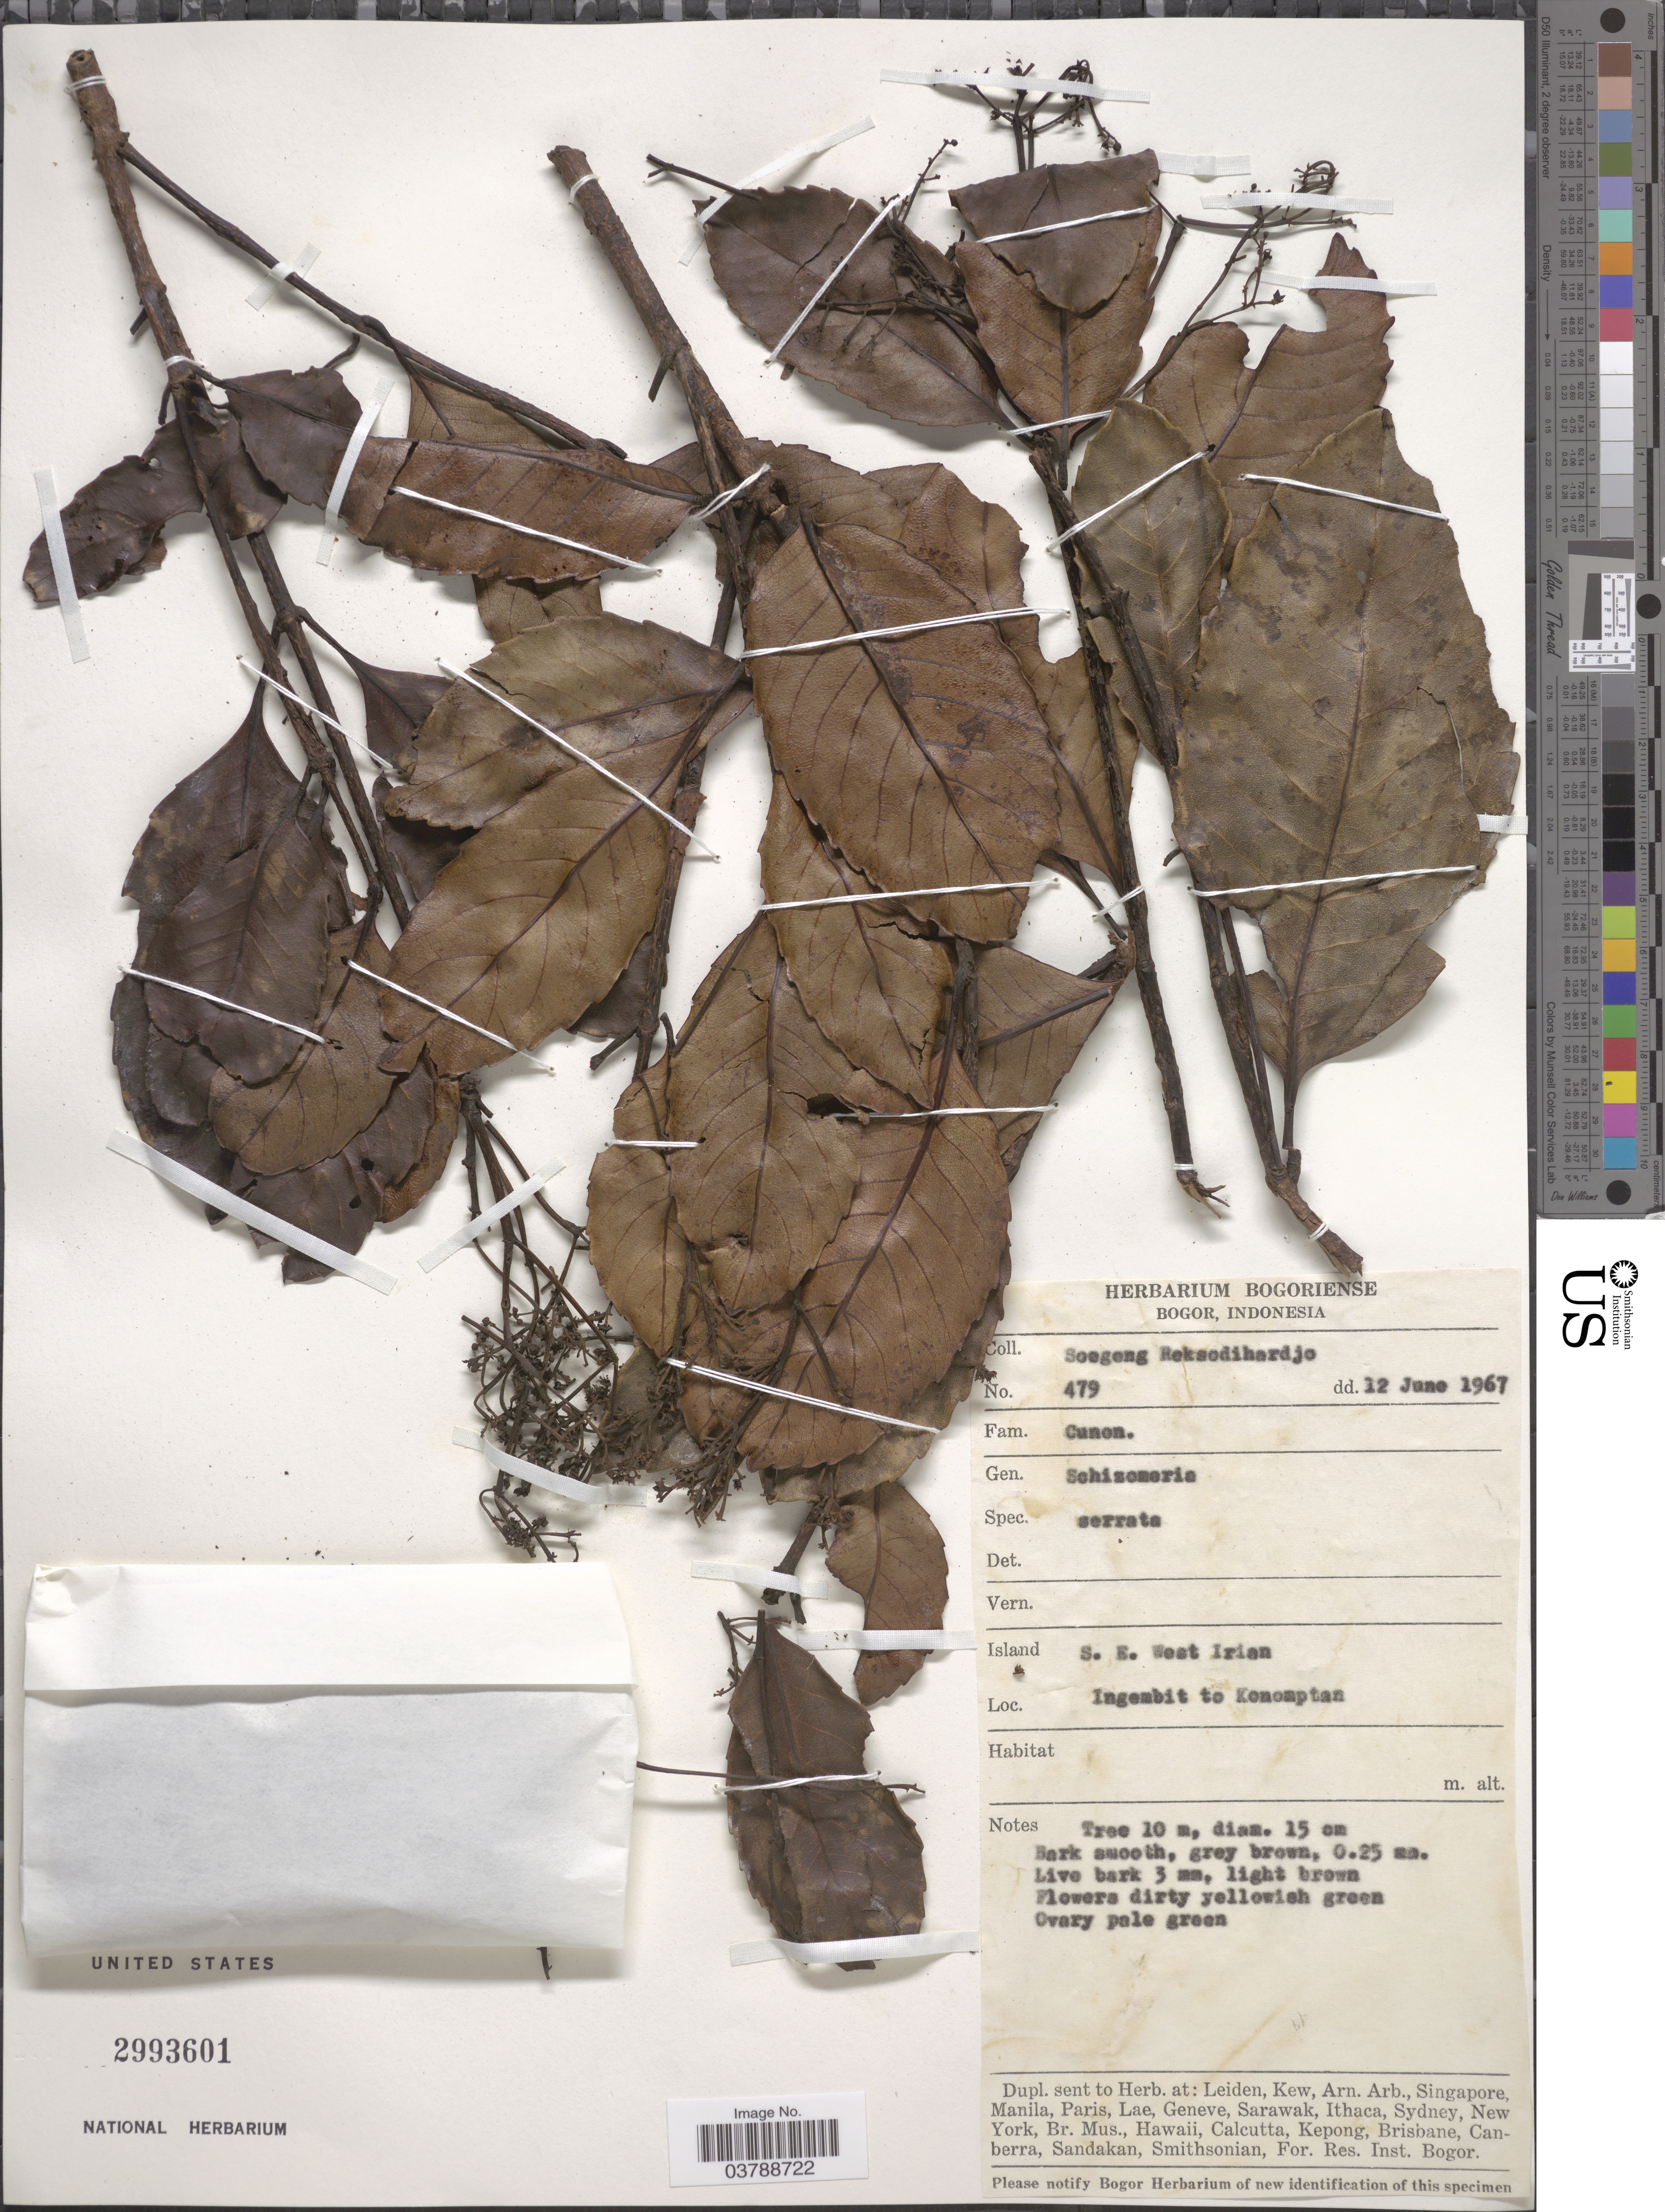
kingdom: Plantae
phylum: Tracheophyta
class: Magnoliopsida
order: Oxalidales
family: Cunoniaceae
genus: Schizomeria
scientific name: Schizomeria serrata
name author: (Hochr.) Hochr.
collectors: W. Soegeng-Reksodihardjo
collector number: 479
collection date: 1967-06-12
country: Indonesia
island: New Guinea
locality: Island S. E. West Irian. Ingembit to Konomptan.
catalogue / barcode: US 2993601